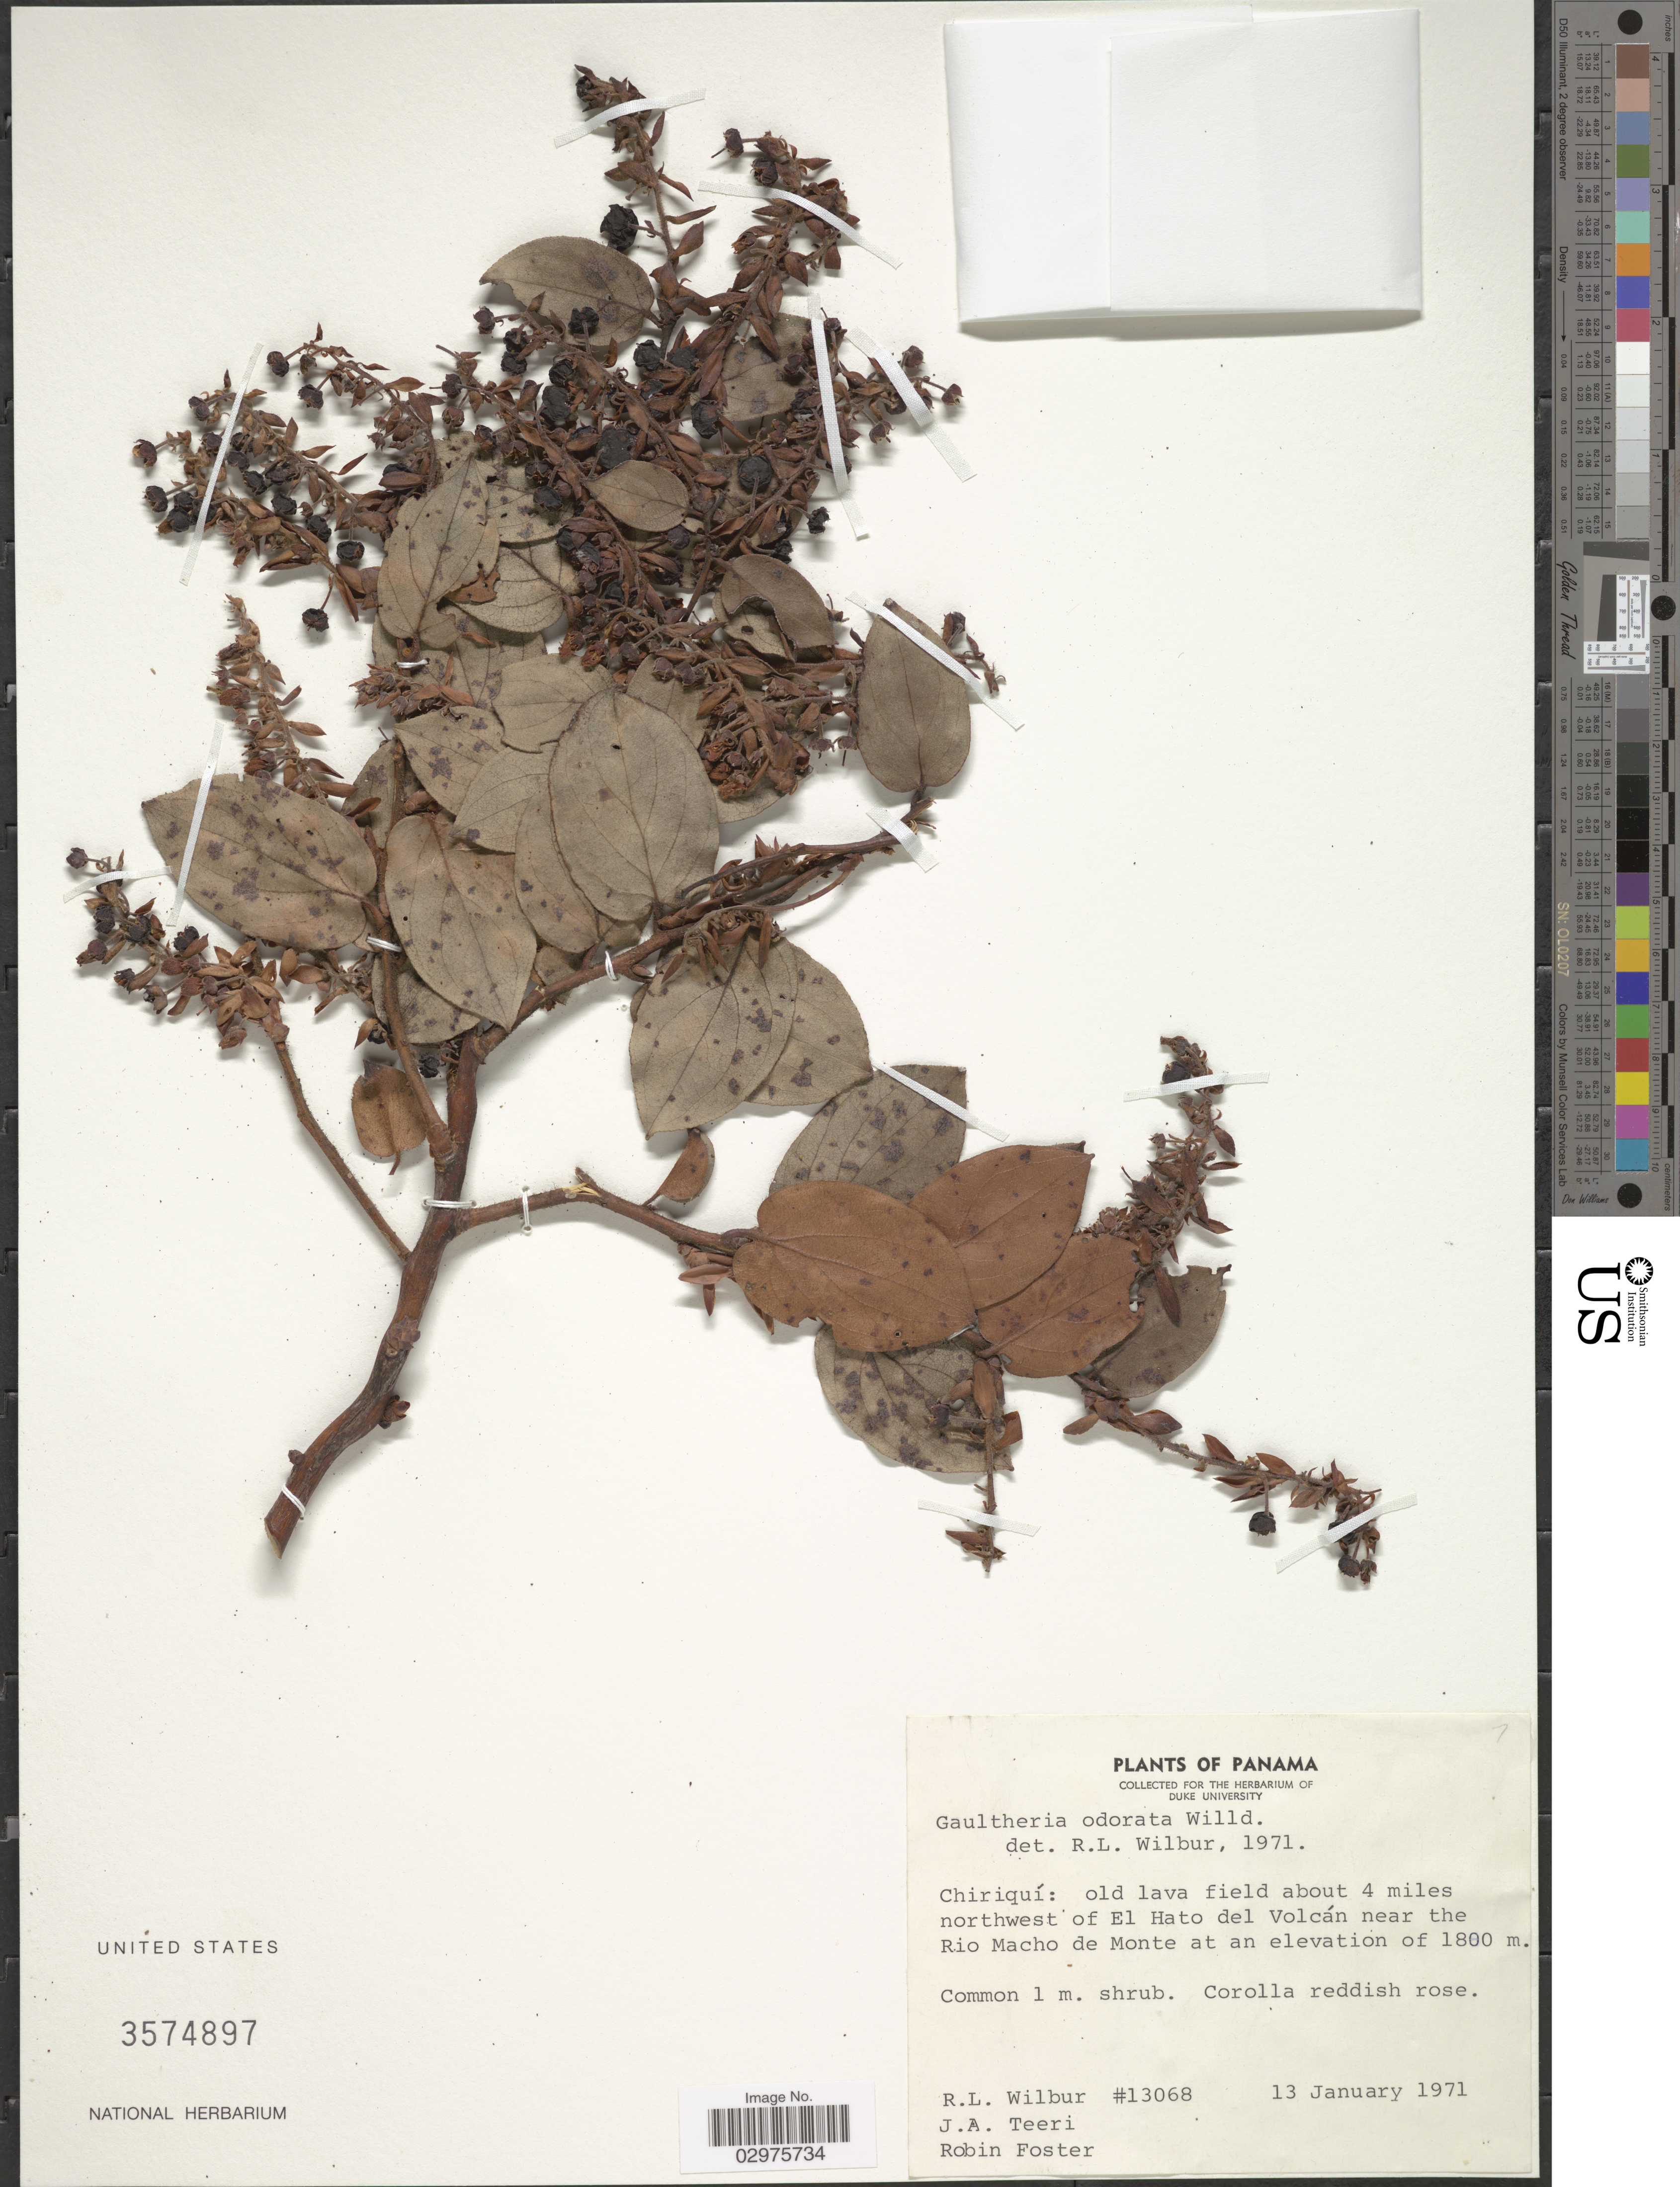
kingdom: Plantae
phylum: Tracheophyta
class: Magnoliopsida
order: Ericales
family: Ericaceae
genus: Gaultheria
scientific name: Gaultheria odorata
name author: Bredem. ex Willd.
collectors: R. L. Wilbur, J. Teeri & R. B. Foster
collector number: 13068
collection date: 1971-01-13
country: Panama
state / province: Chiriqui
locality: Old lava field about 4 miles northwest of el Hato del Volcán near the Rio Macho de Monte.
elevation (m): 1800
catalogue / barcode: US 3574897